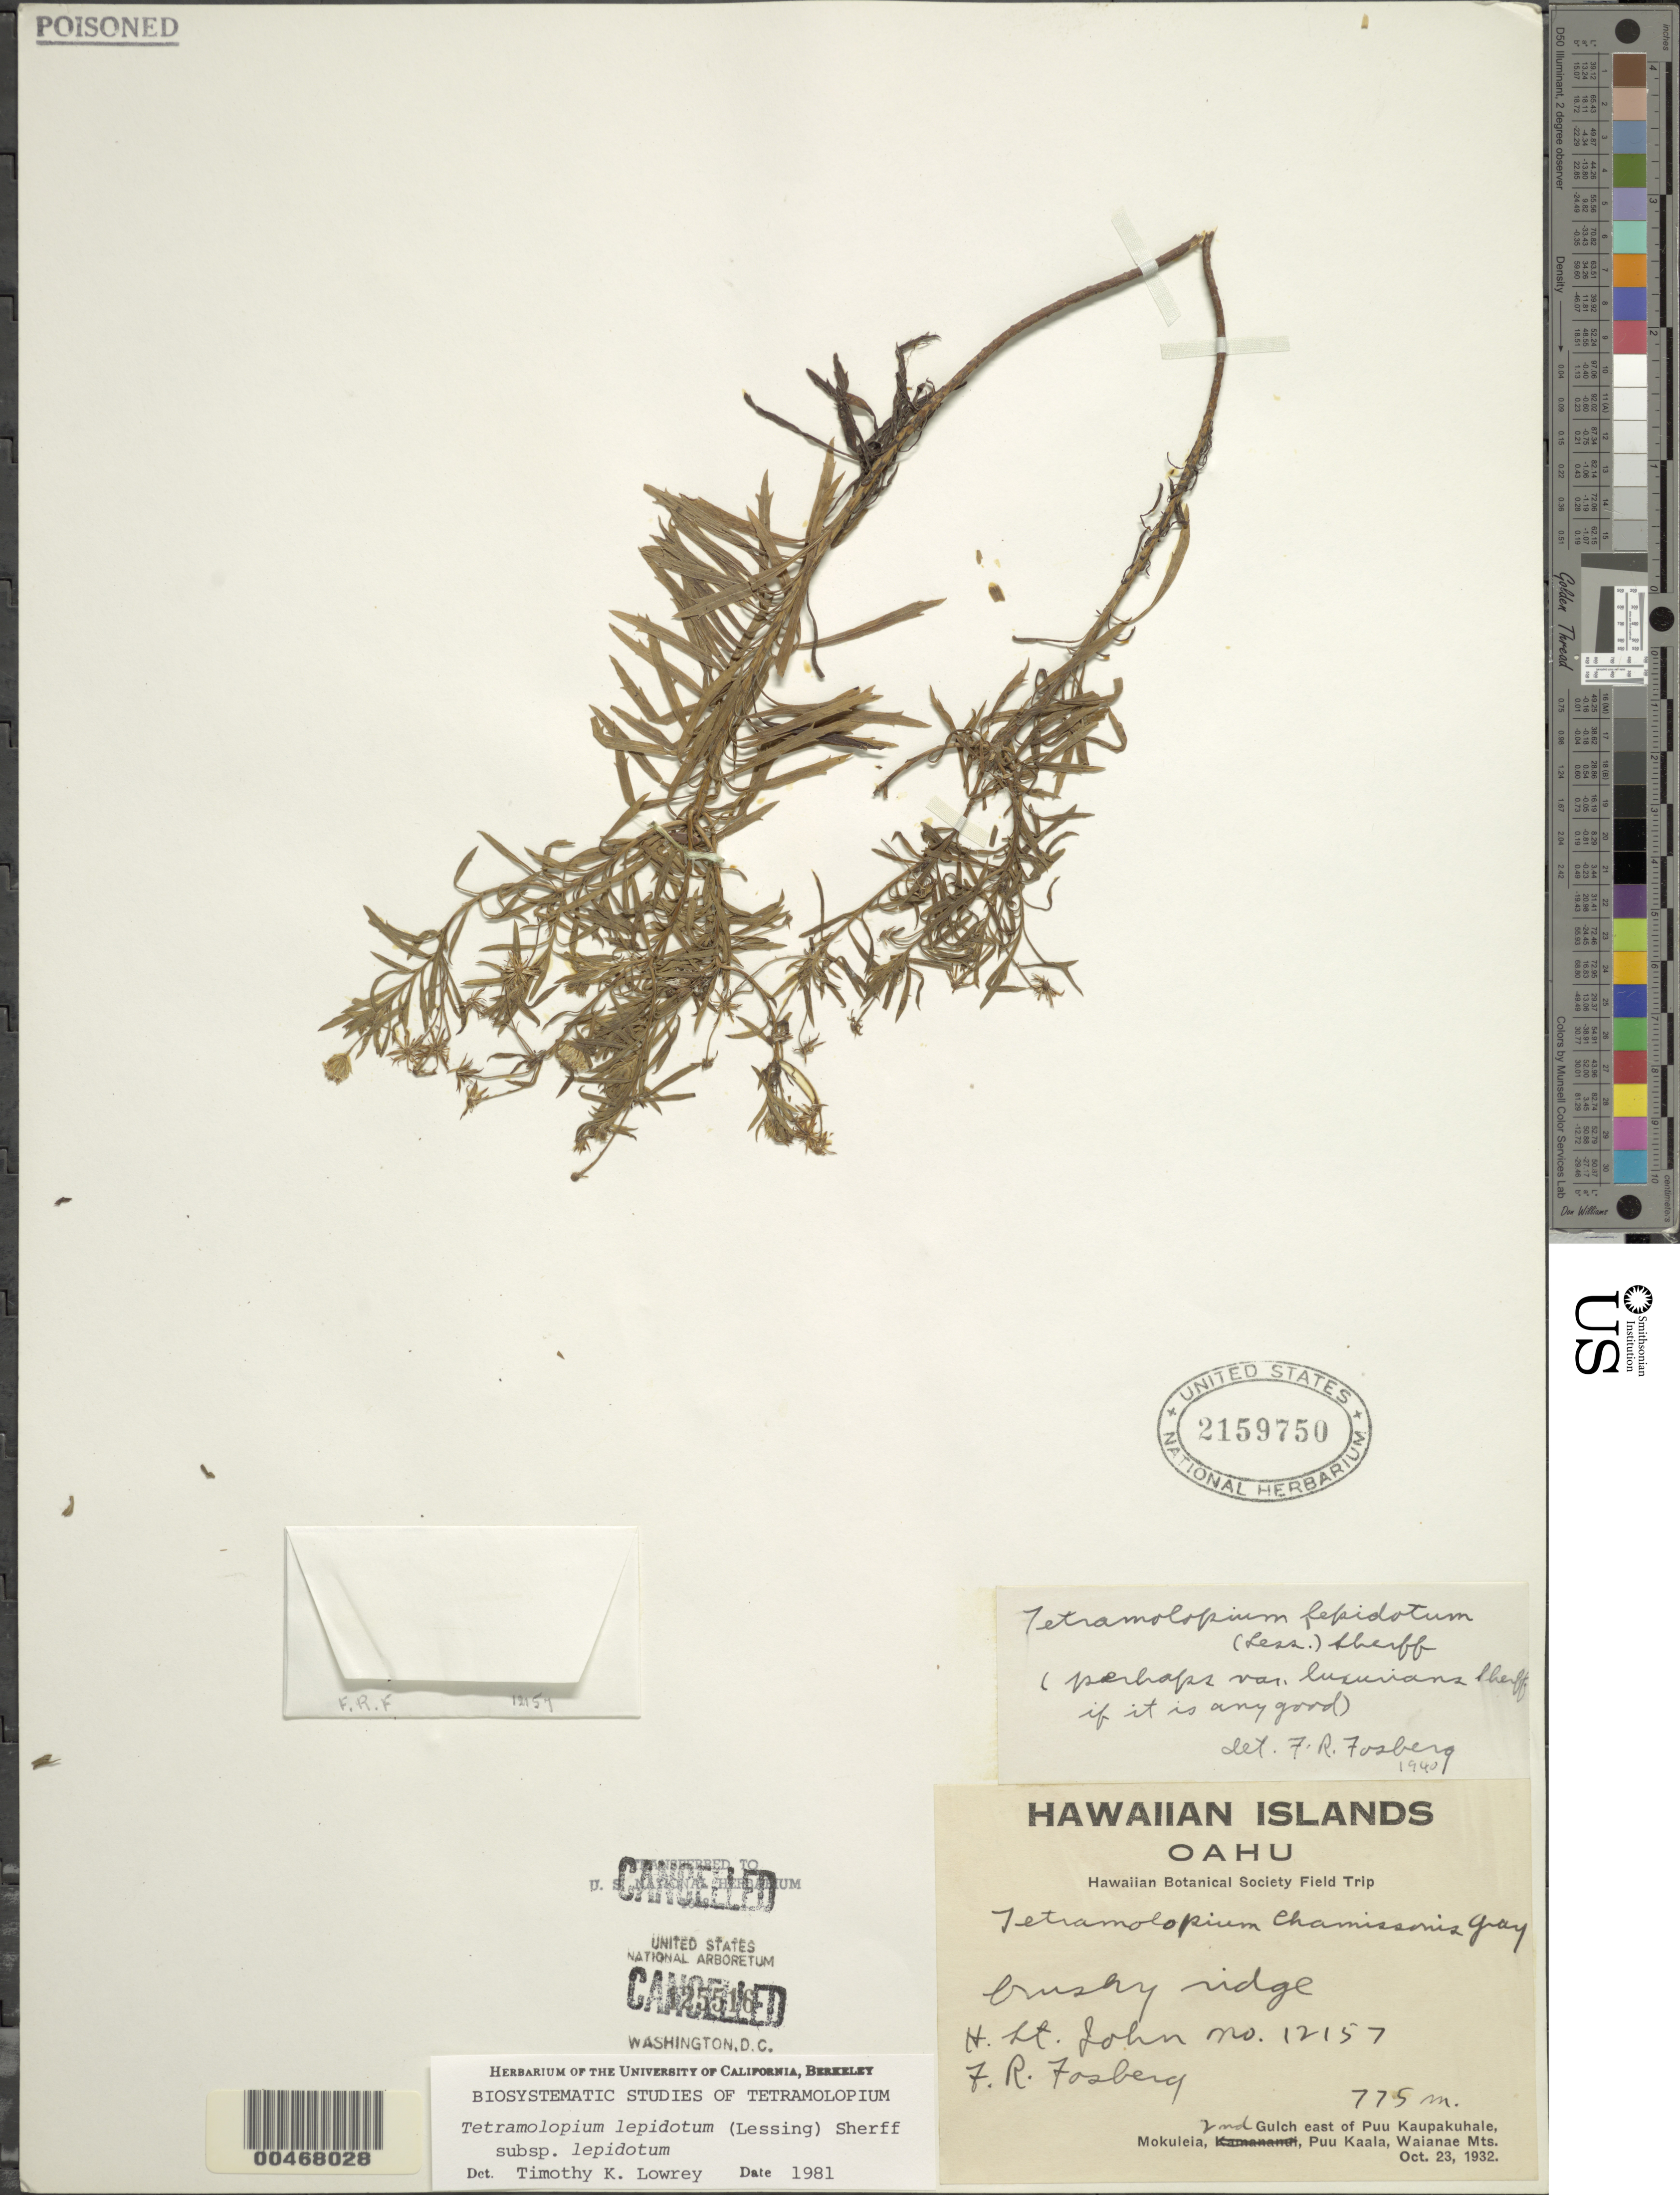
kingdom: Plantae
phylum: Tracheophyta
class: Magnoliopsida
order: Asterales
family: Asteraceae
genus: Tetramolopium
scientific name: Tetramolopium lepidotum subsp. lepidotum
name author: (Less.) Sherff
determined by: Lowrey, T. K.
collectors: H. St. John & F. R. Fosberg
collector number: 12157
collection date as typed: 23 Oct 1932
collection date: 1932-10-23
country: United States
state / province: Hawaii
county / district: Honolulu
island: Oahu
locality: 2nd gulch E of Puu Kaupakuhale, Mokuleia, Puu Kaala, Waianae Mts.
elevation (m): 775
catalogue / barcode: US 2159750